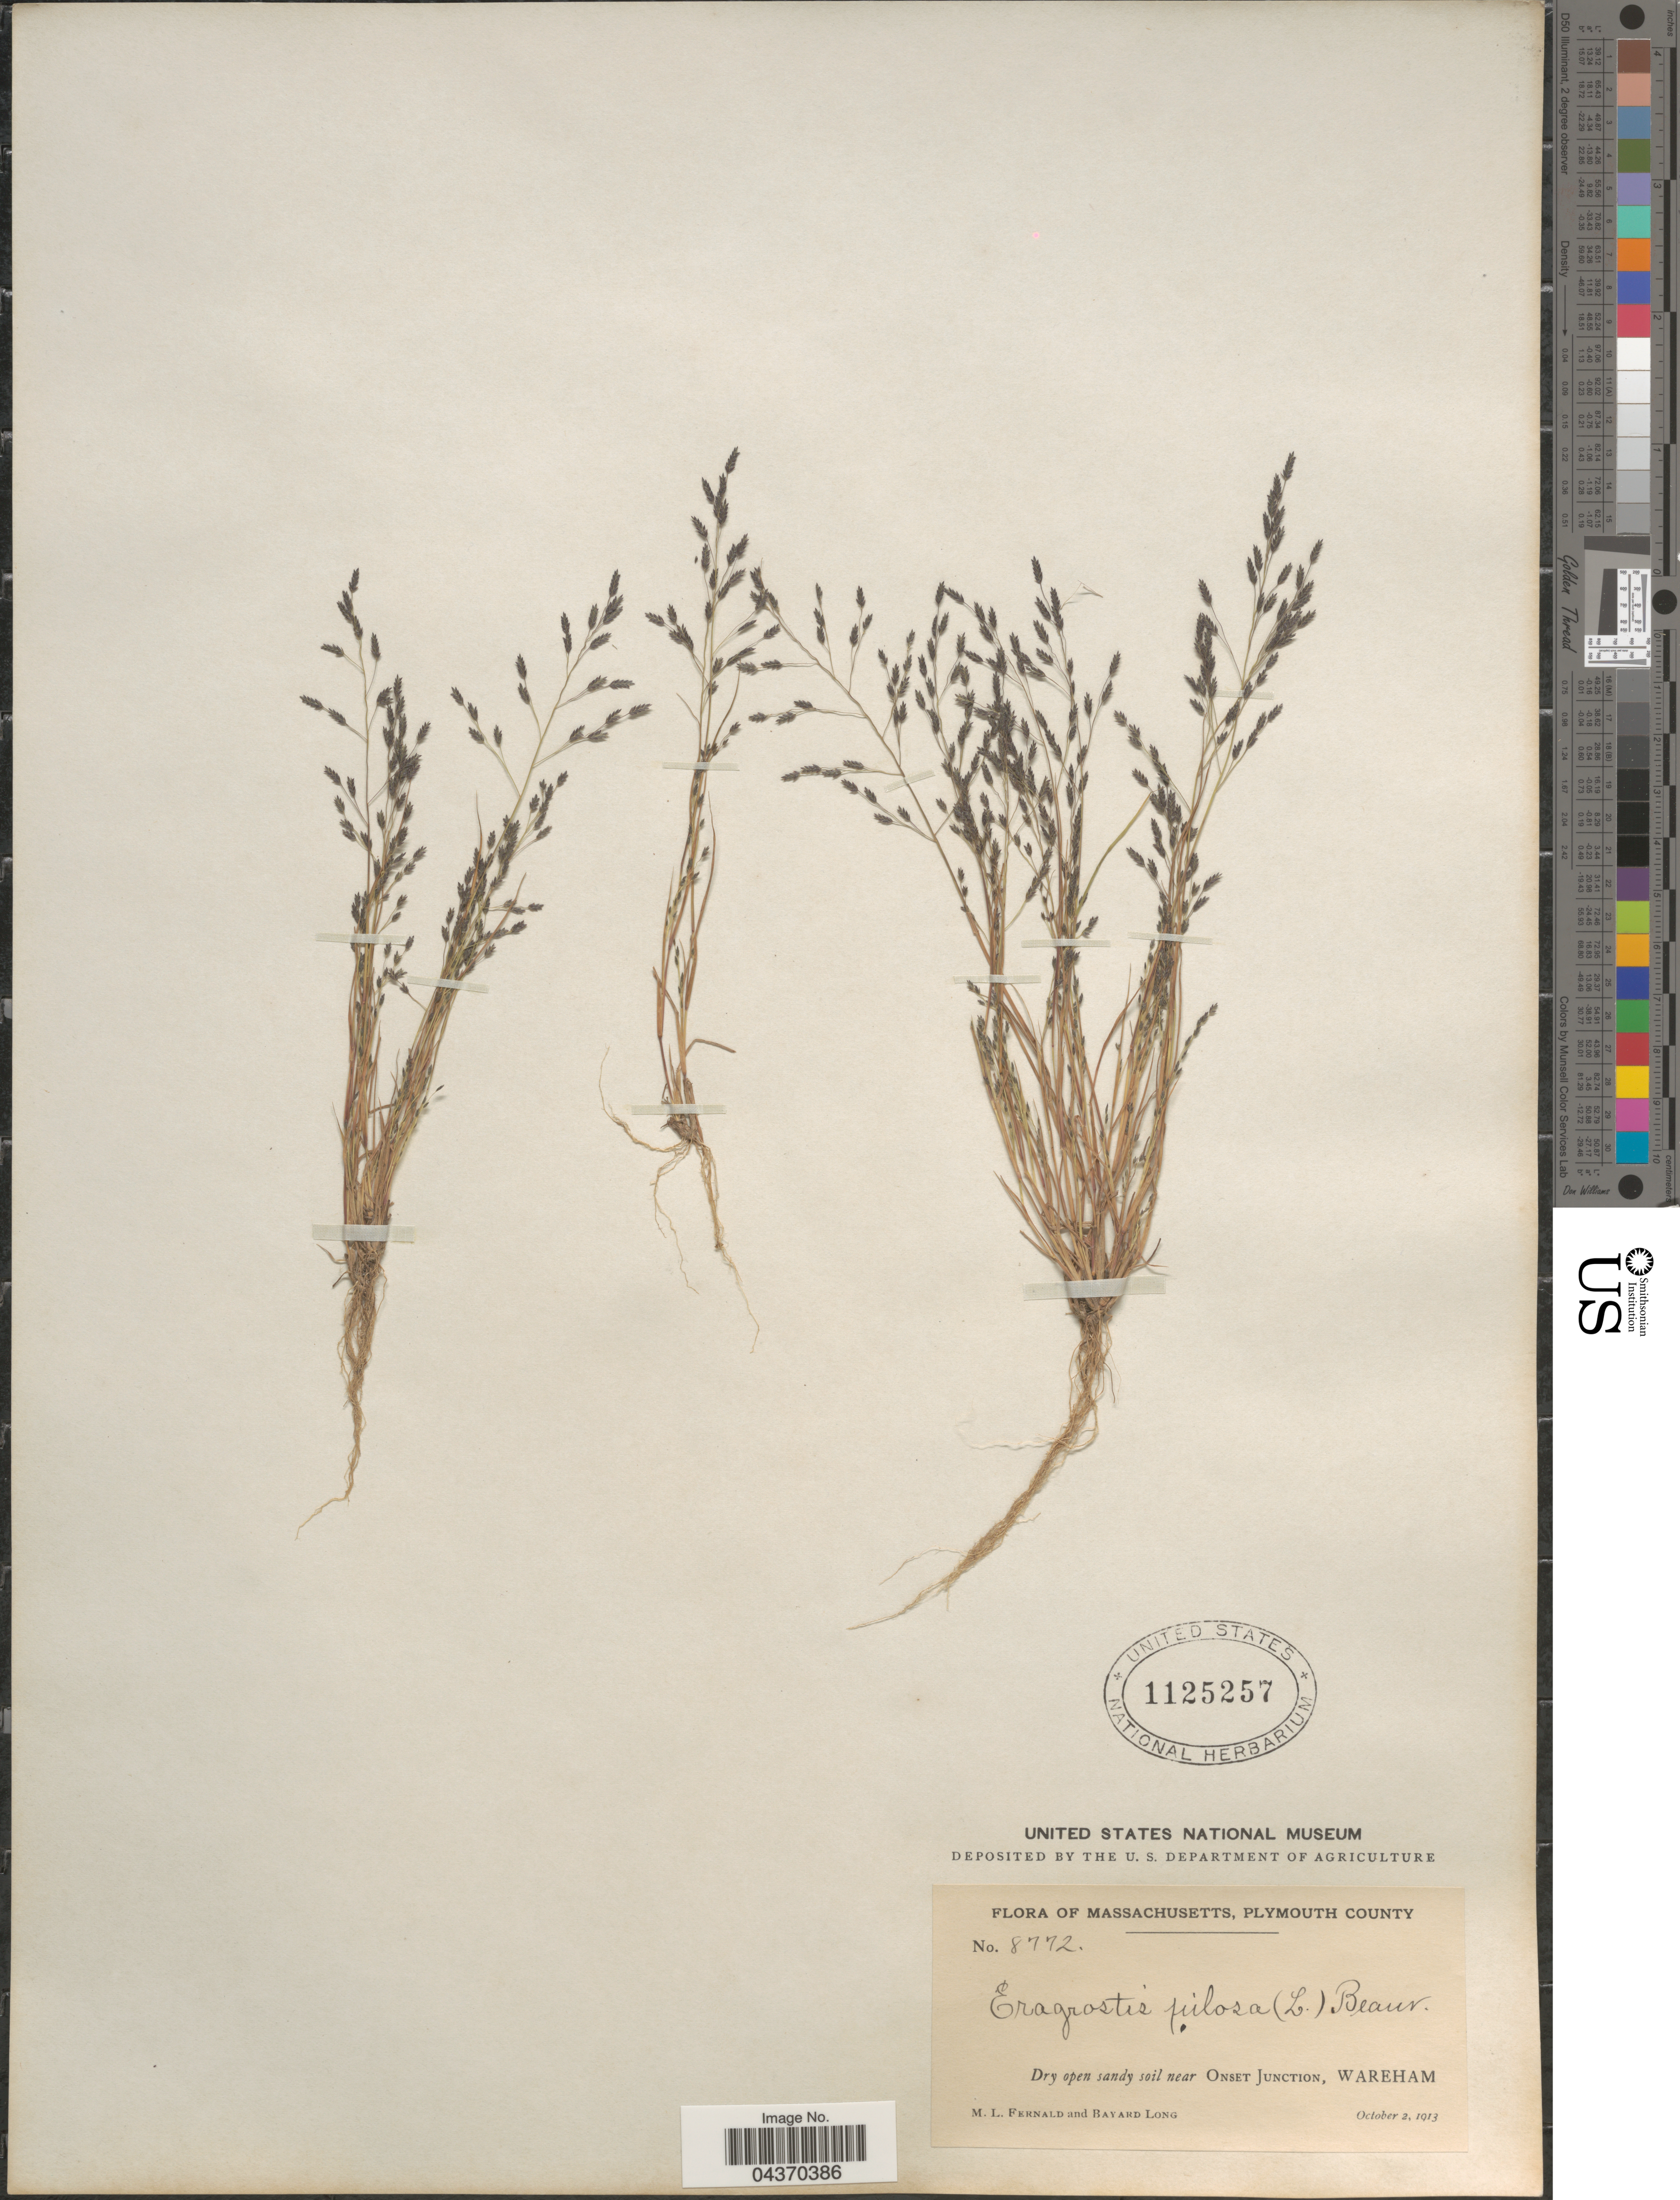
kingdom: Plantae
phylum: Tracheophyta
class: Liliopsida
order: Poales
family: Poaceae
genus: Eragrostis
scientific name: Eragrostis pectinacea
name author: (Michx.) Nees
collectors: M. L. Fernald & B. Long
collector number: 8772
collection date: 1913-10-02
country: United States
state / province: Massachusetts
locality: Plymouth County. Dry open sandy soil near Onset Junction, Wareham.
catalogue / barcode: US 1125257